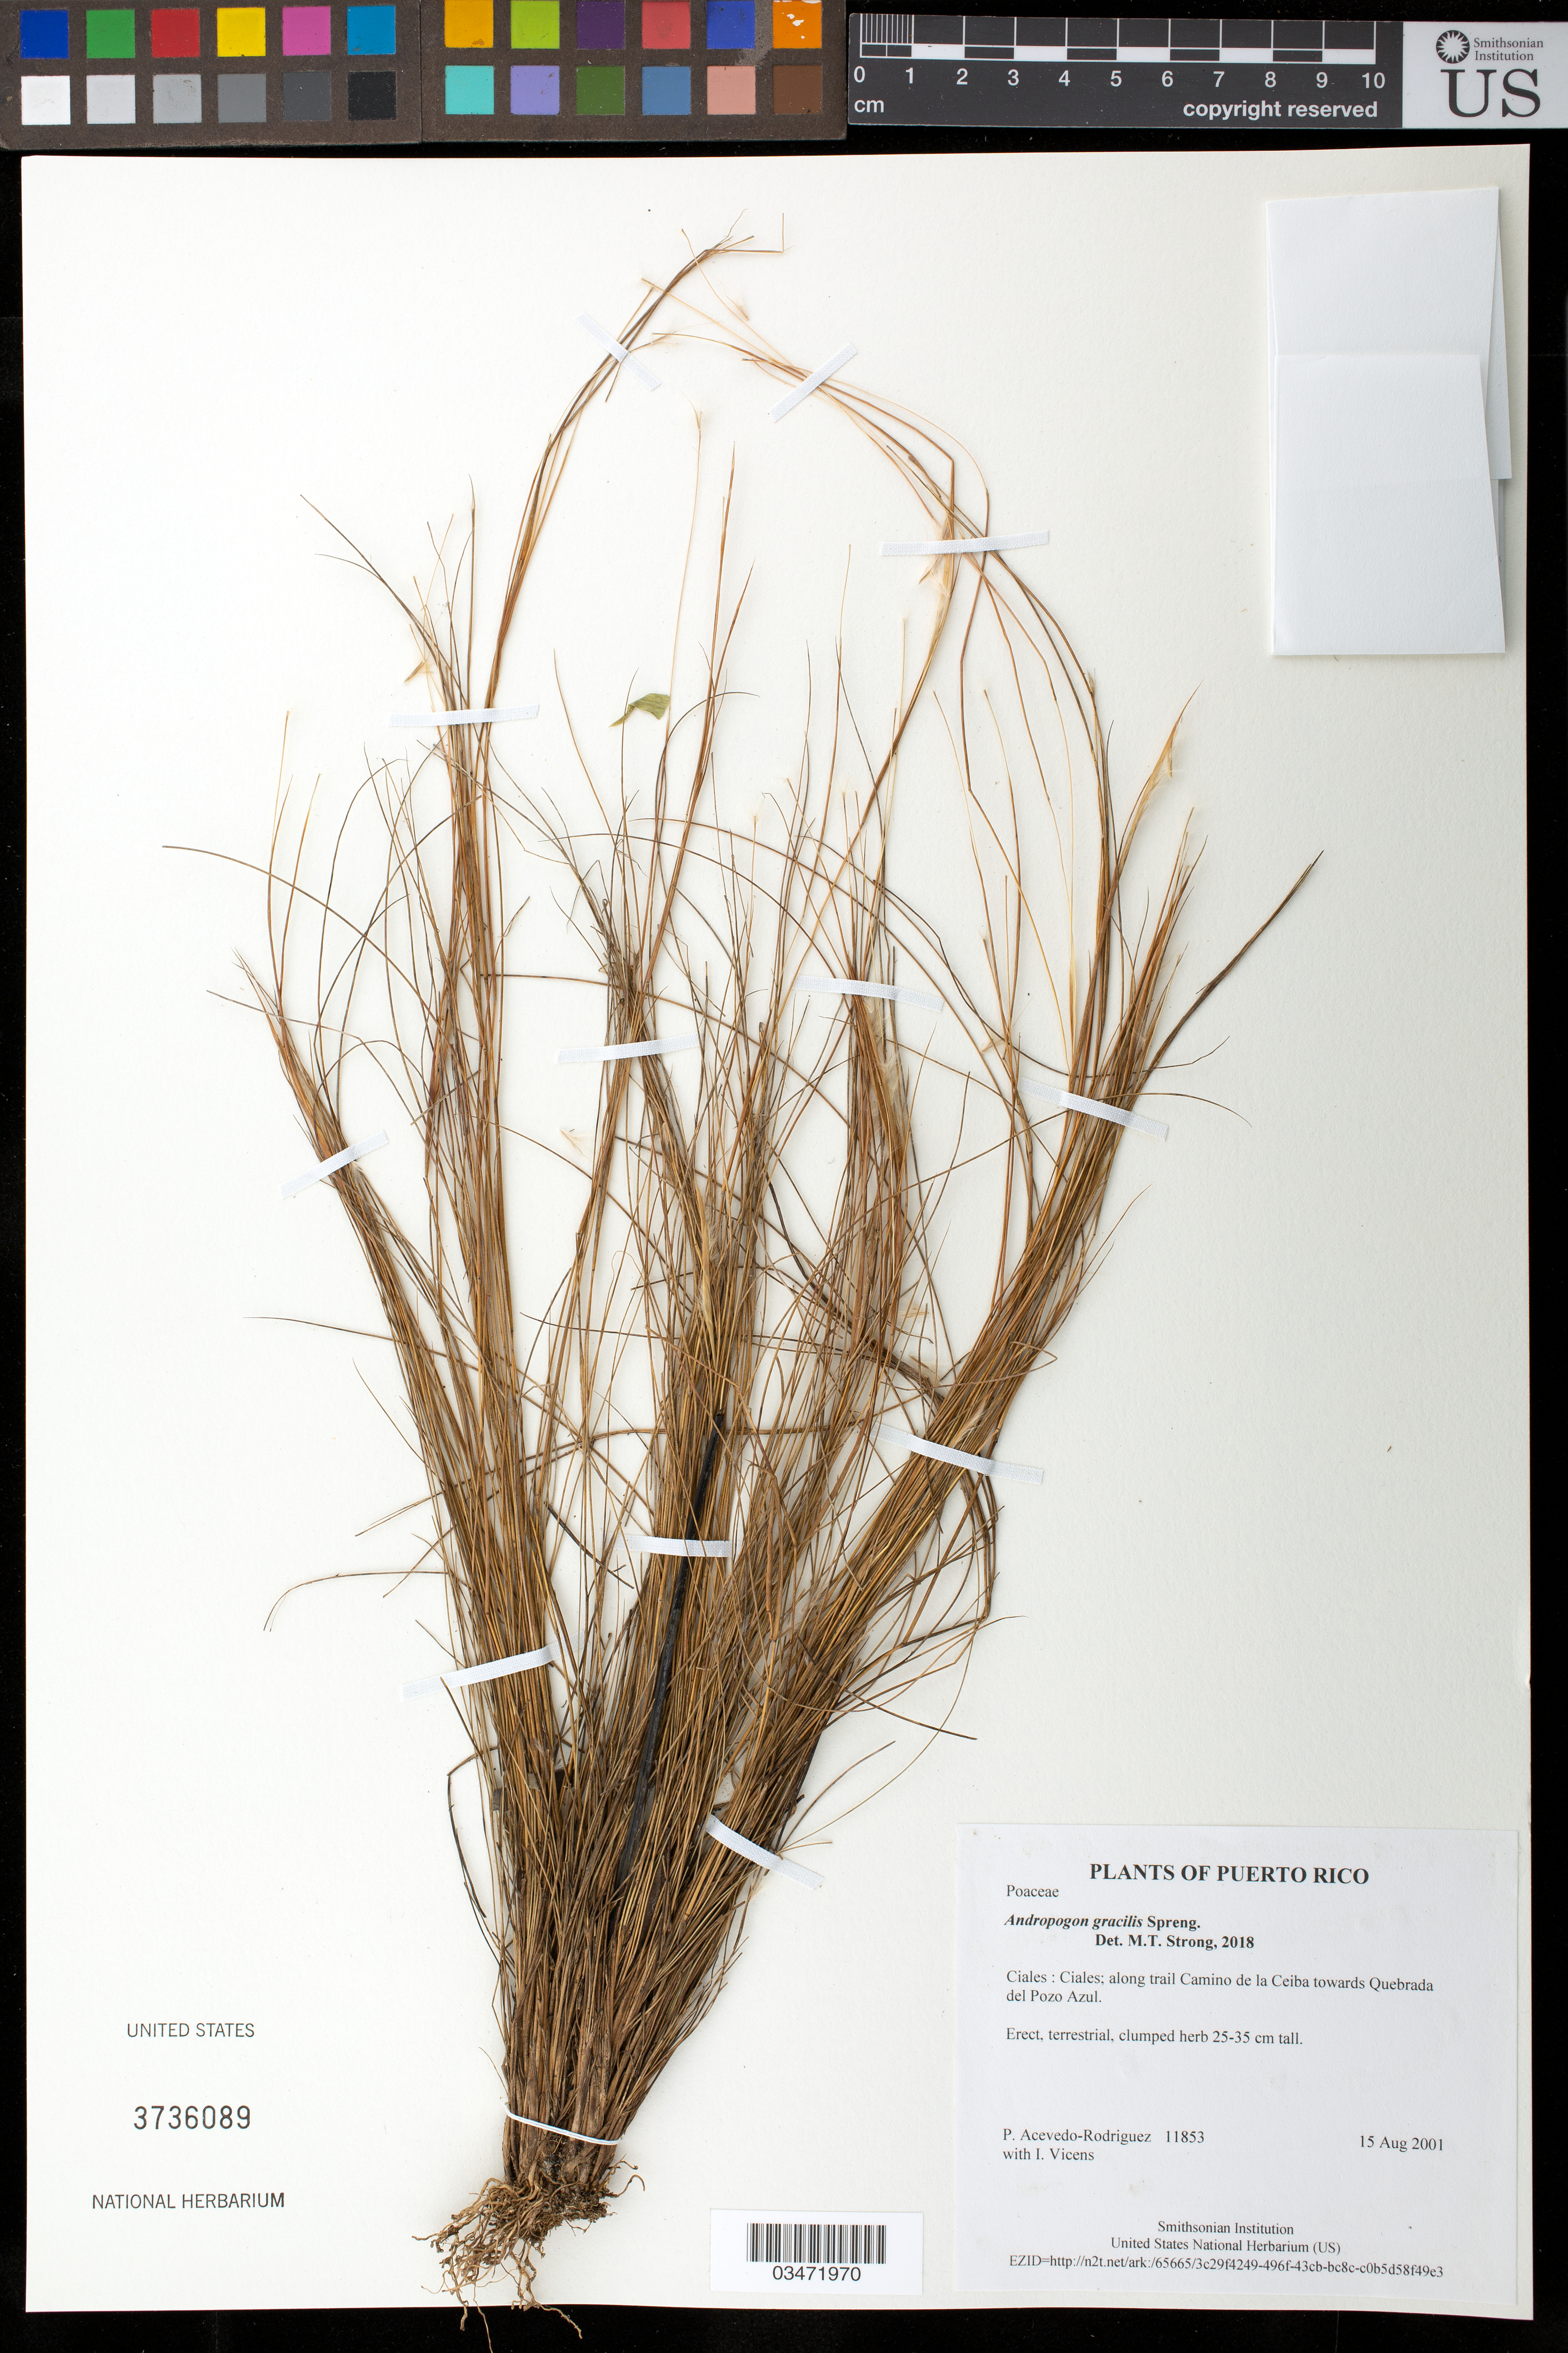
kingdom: Plantae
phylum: Tracheophyta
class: Liliopsida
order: Poales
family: Poaceae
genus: Andropogon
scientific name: Andropogon gracilis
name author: Spreng.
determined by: Strong, Mark T., (BOT), Smithsonian Institution - National Museum of Natural History (UNITED STATES)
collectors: P. Acevedo-Rodr. & I. Vicens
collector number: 11853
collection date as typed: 15 Aug 2001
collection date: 2001-08-15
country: Puerto Rico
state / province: Ciales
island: Puerto Rico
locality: Ciales; along trail Camino de la Ceiba towards Quebrada del Pozo Azul.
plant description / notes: US, UPRRP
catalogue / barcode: US 3736089